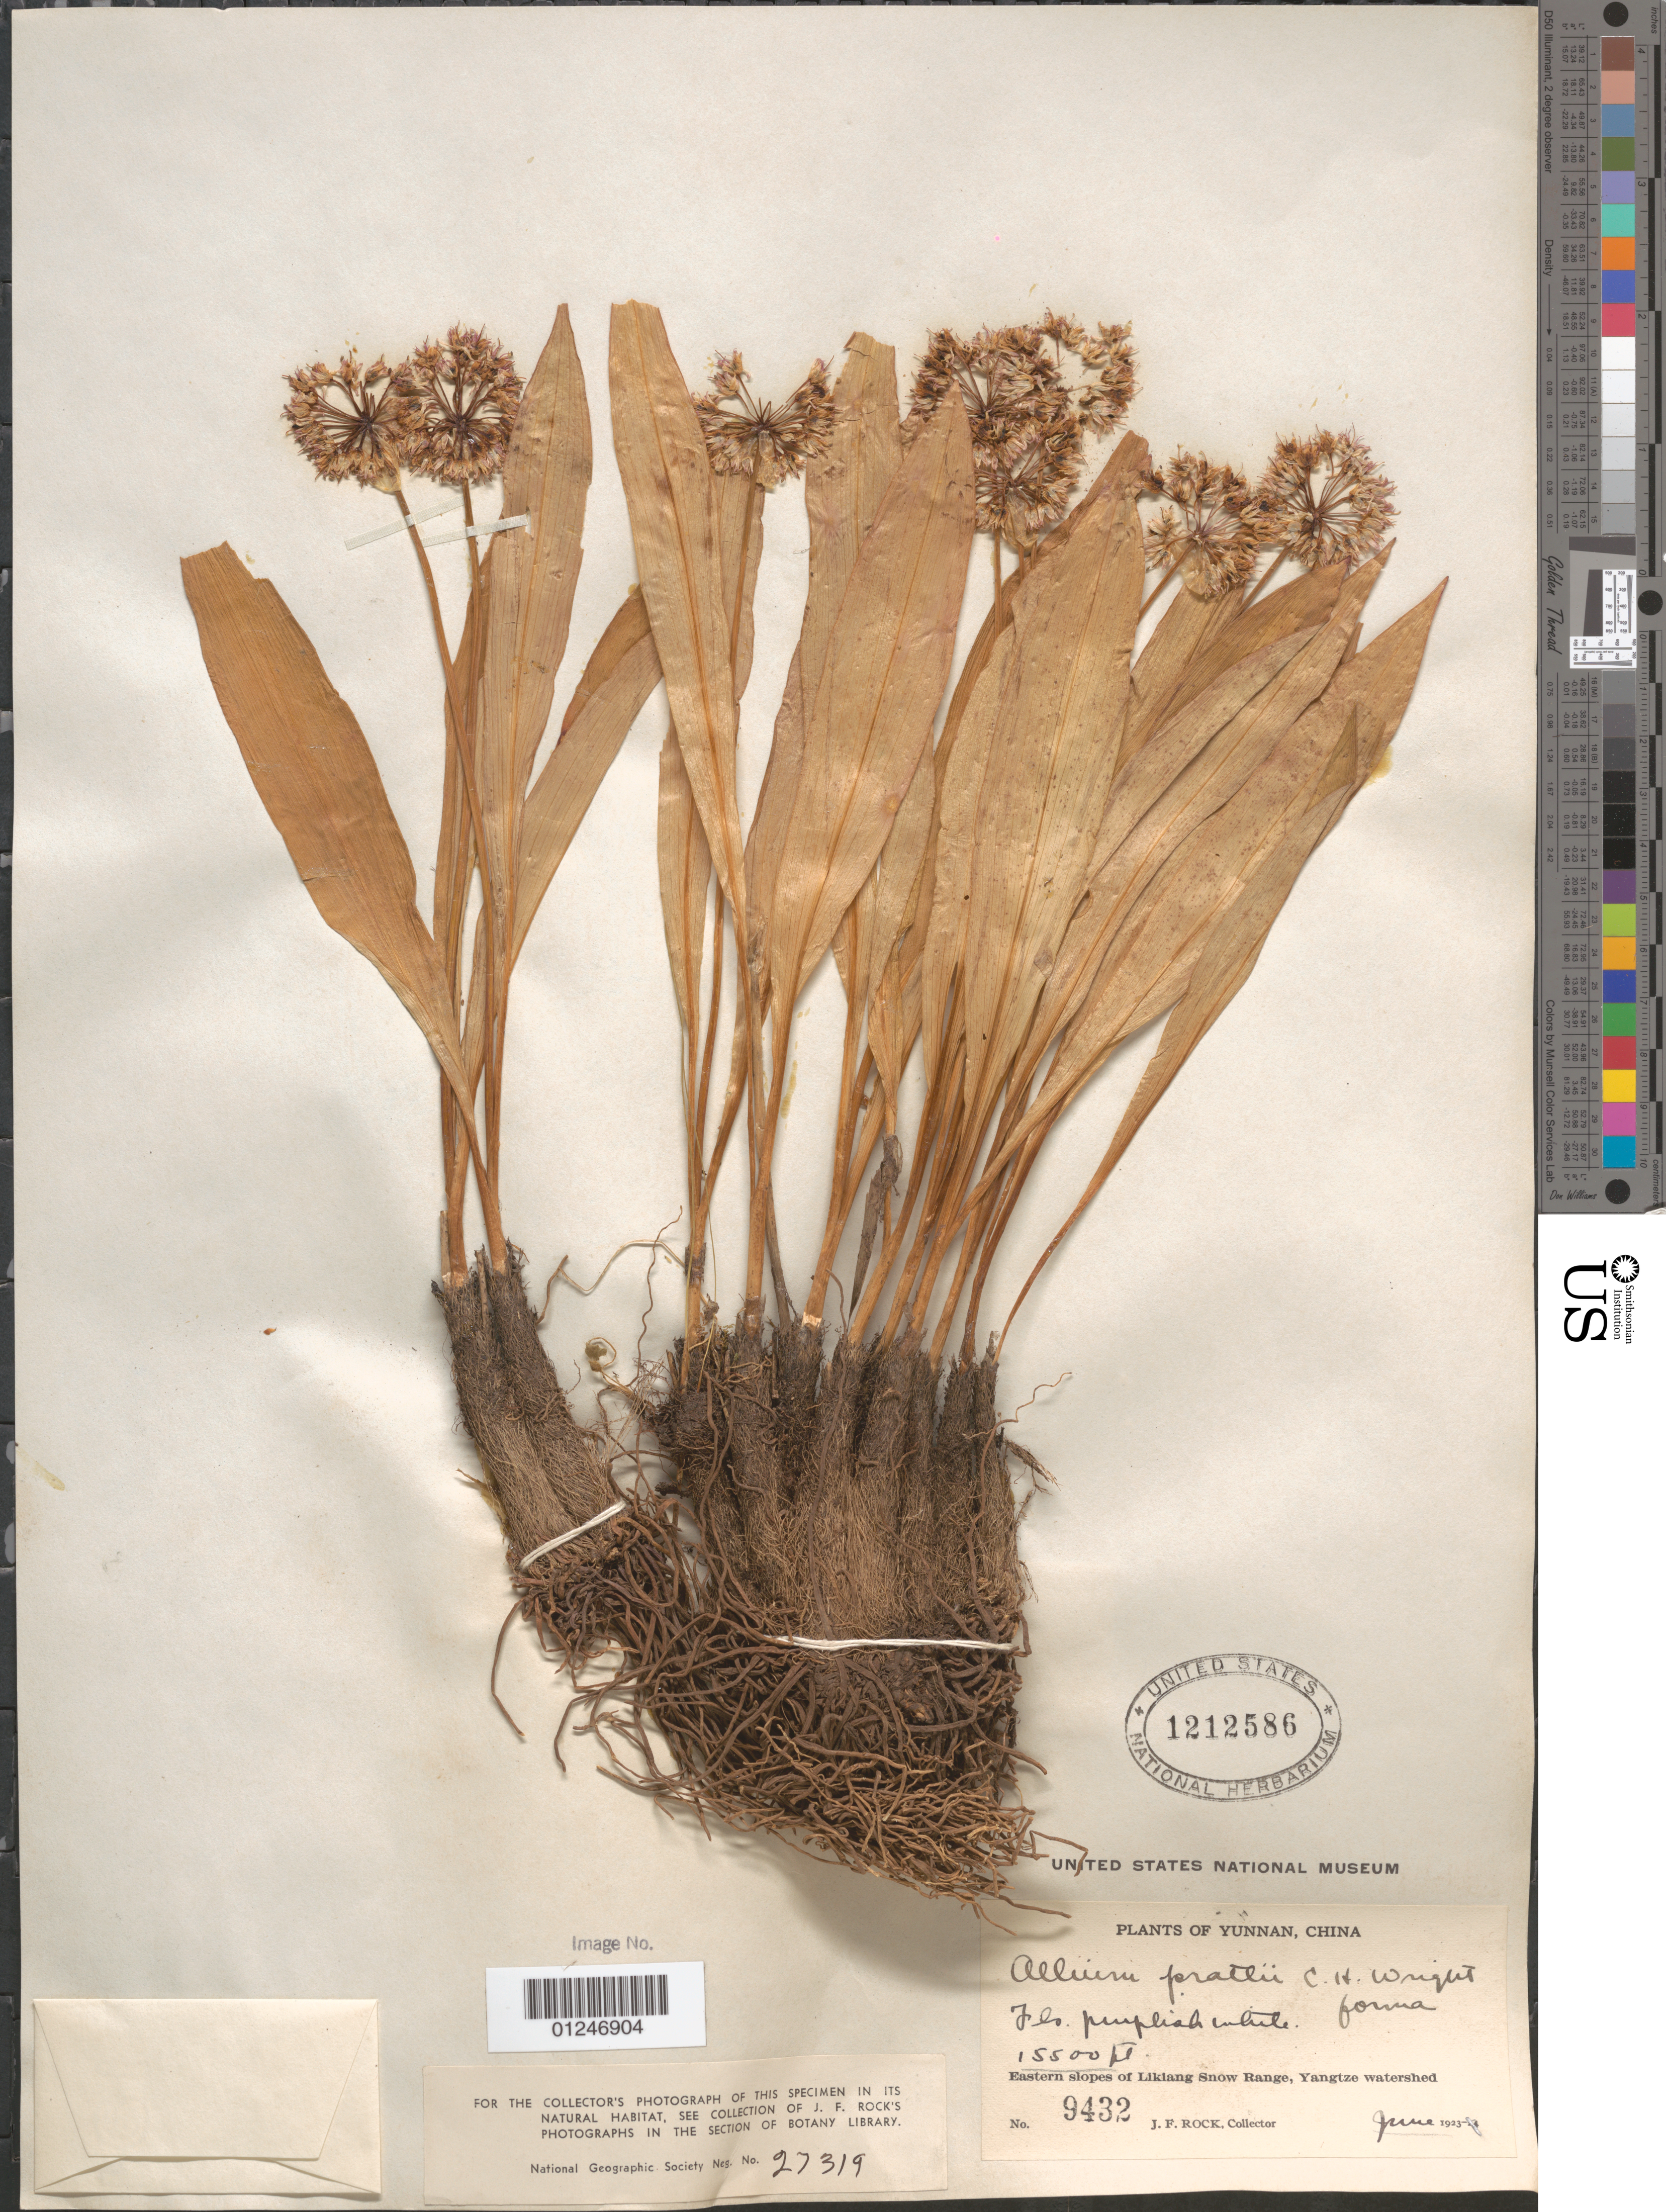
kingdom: Plantae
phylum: Tracheophyta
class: Liliopsida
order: Asparagales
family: Amaryllidaceae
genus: Allium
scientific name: Allium prattii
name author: C.H. Wright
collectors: J. Rock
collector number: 9432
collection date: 1923-06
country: China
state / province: Yunnan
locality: Eastern slopes of Likiang Snow Range, Yangtze watershed.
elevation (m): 4724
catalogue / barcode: US 1212586